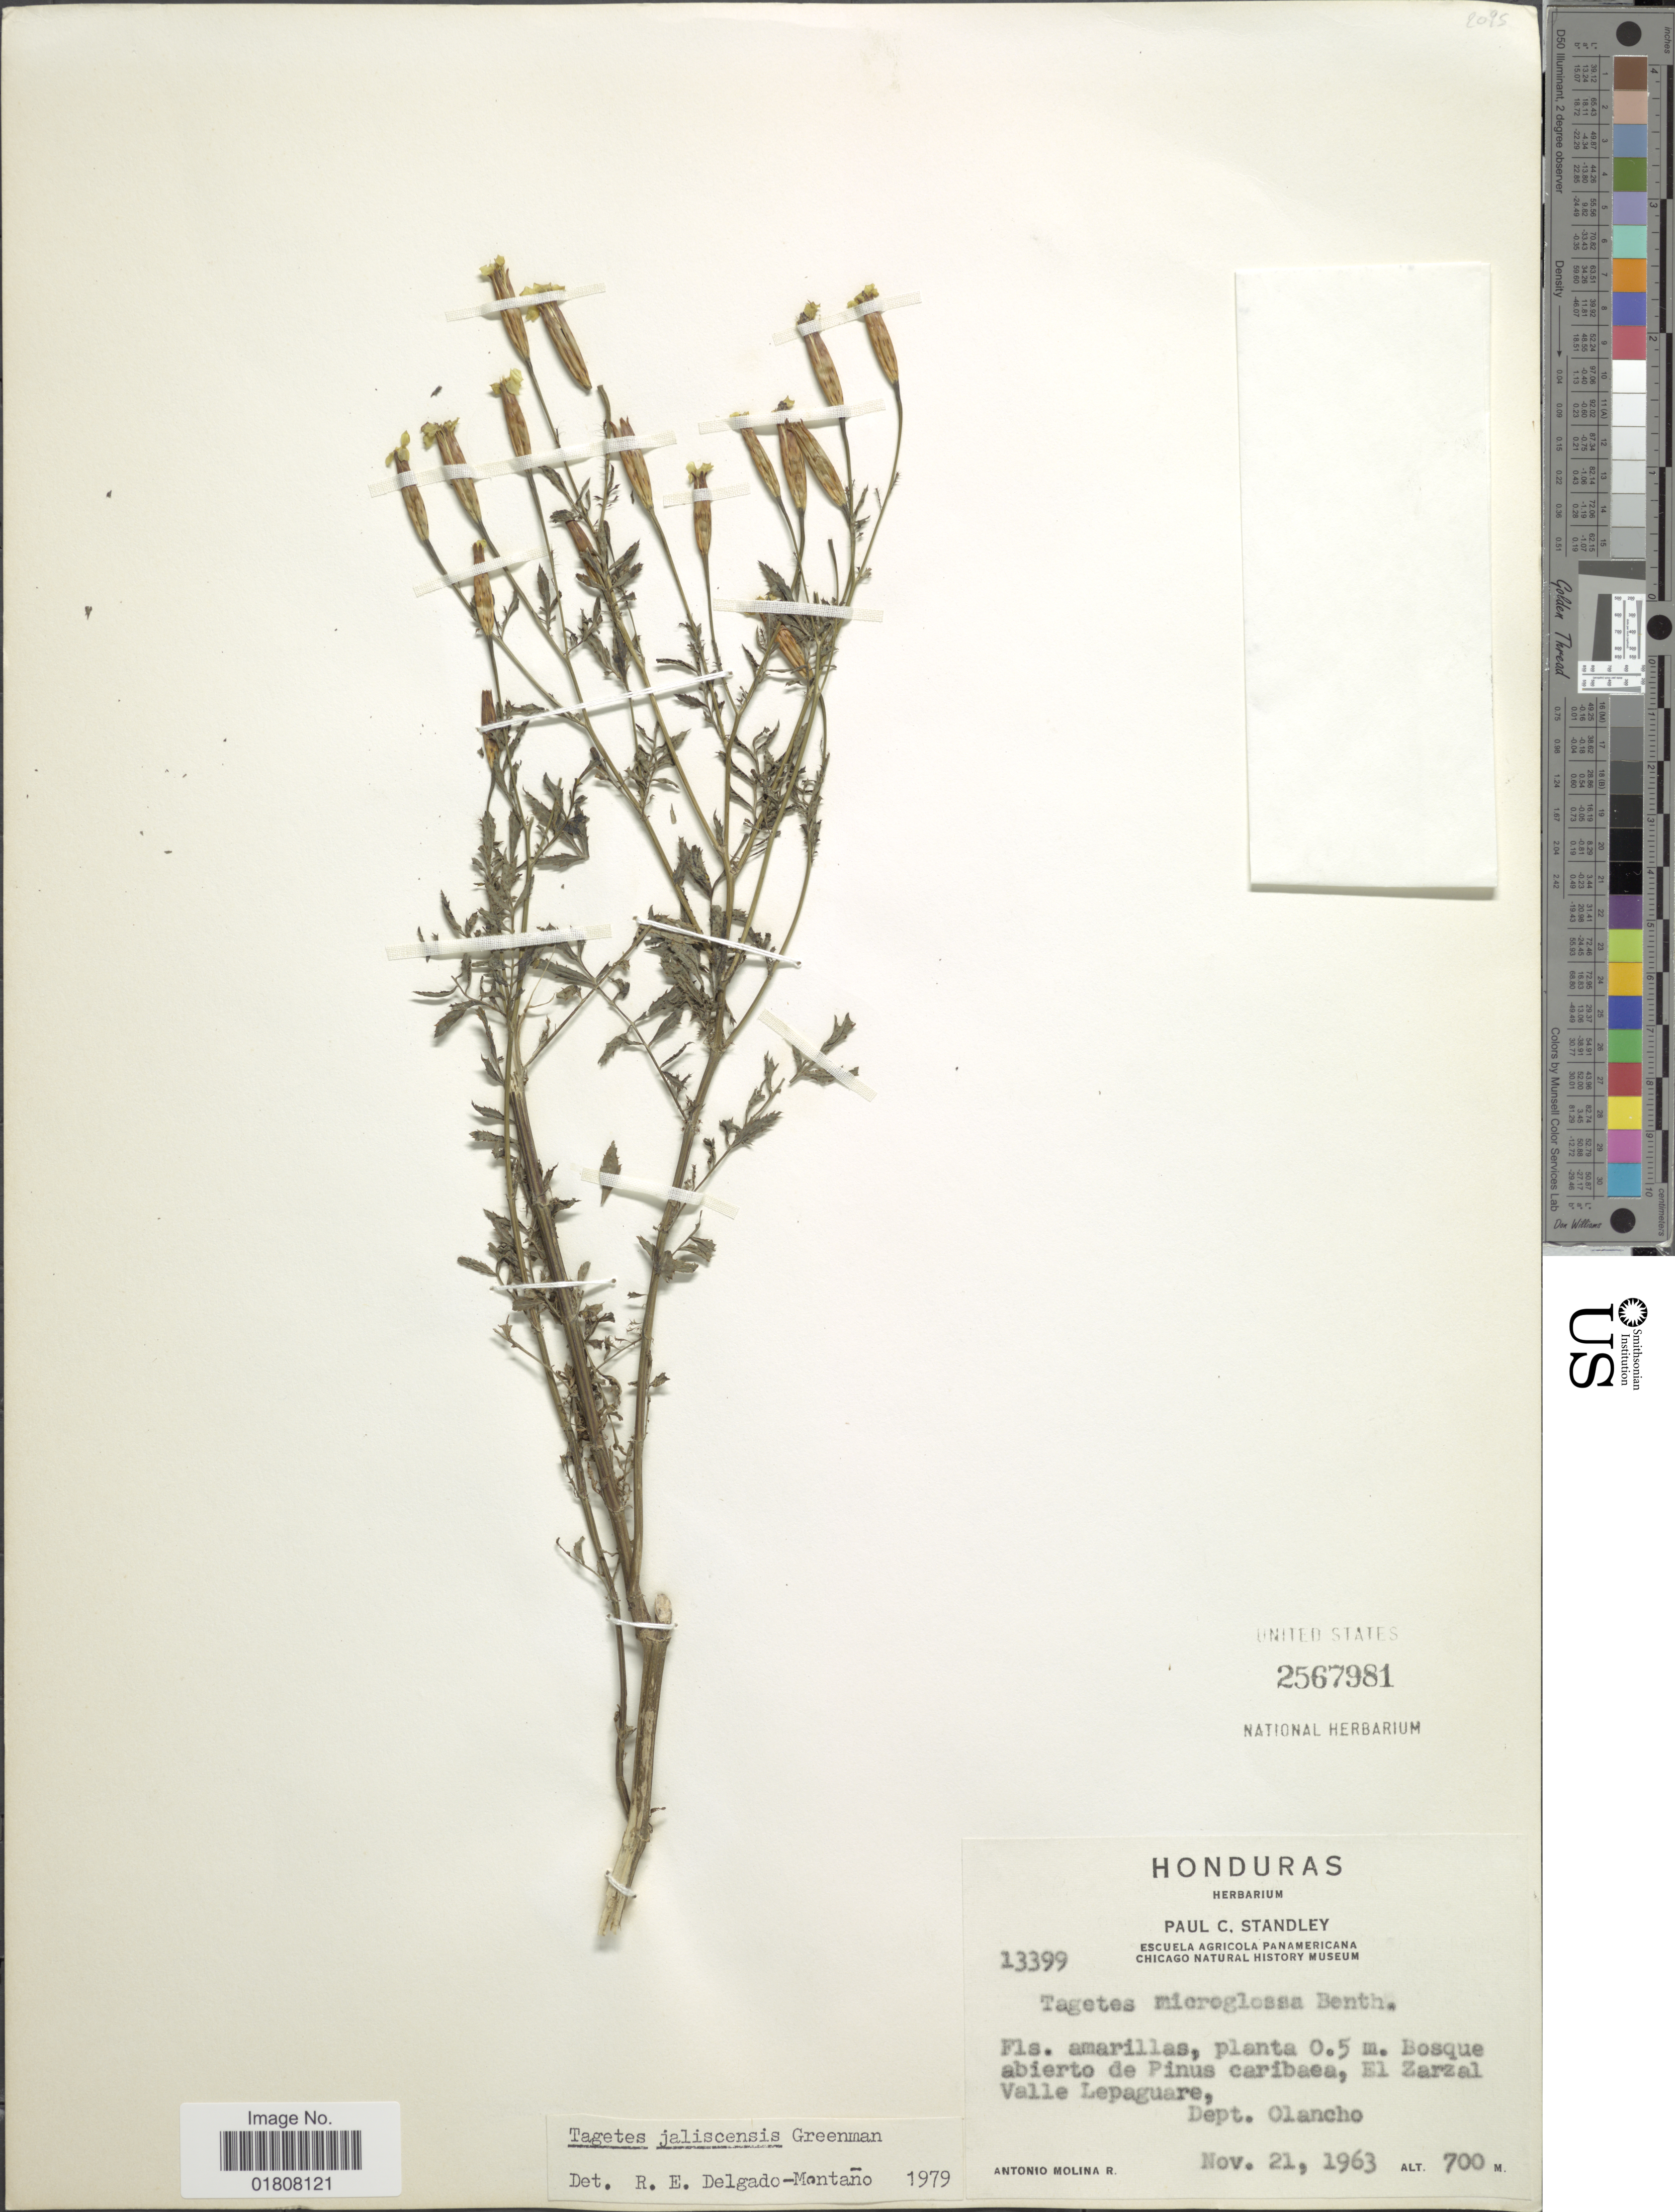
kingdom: Plantae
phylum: Tracheophyta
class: Magnoliopsida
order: Asterales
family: Asteraceae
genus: Tagetes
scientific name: Tagetes jaliscensis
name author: Greenm.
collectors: A. Molina R.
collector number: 13399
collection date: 1963-11-21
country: Honduras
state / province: Olancho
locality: Abierto de Pinus caribaea, El Zarzal Valle Lepaguare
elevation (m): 700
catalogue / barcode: US 2567981